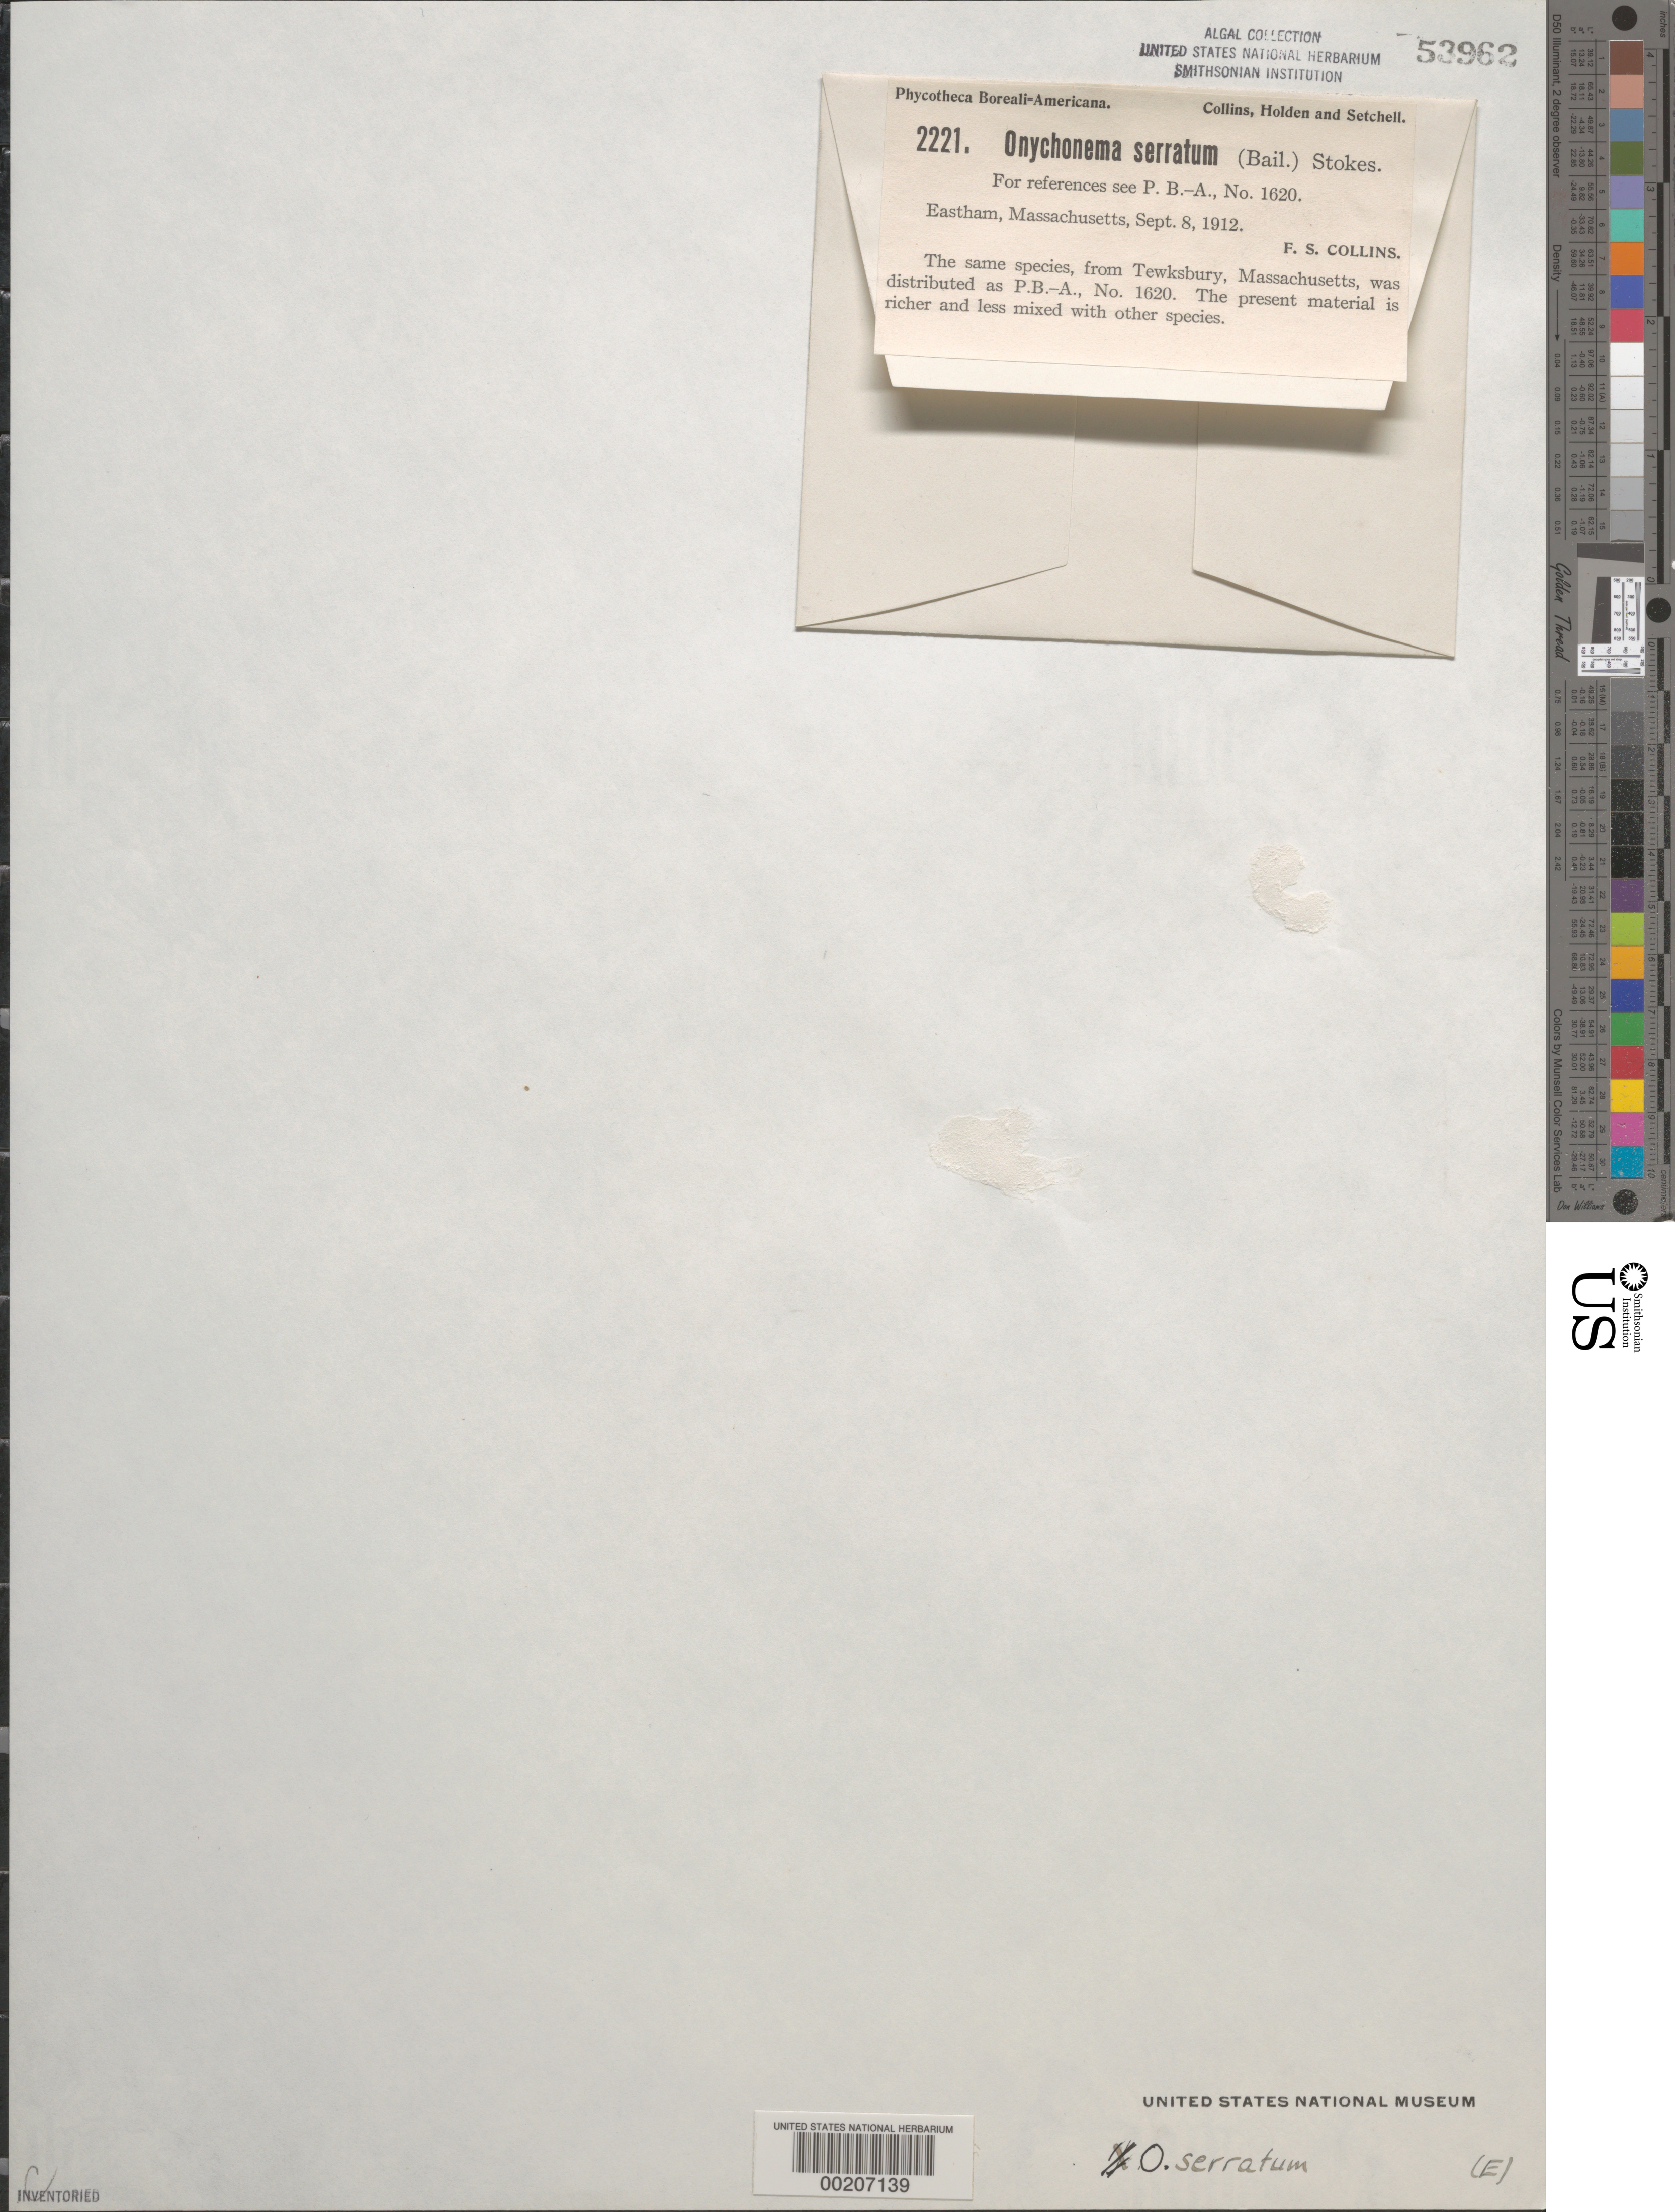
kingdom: Plantae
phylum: Charophyta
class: Conjugatophyceae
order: Desmidiales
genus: Onychonema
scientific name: Onychonema serratum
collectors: F. Collins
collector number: PB-A 2221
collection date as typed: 08 Sep 1912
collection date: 1912-09-08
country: United States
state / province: Massachusetts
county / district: Barnstable County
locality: Eastham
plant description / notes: Collins, Holden & Setchell, Phycotheca Boreali-Americana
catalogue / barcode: US 53962